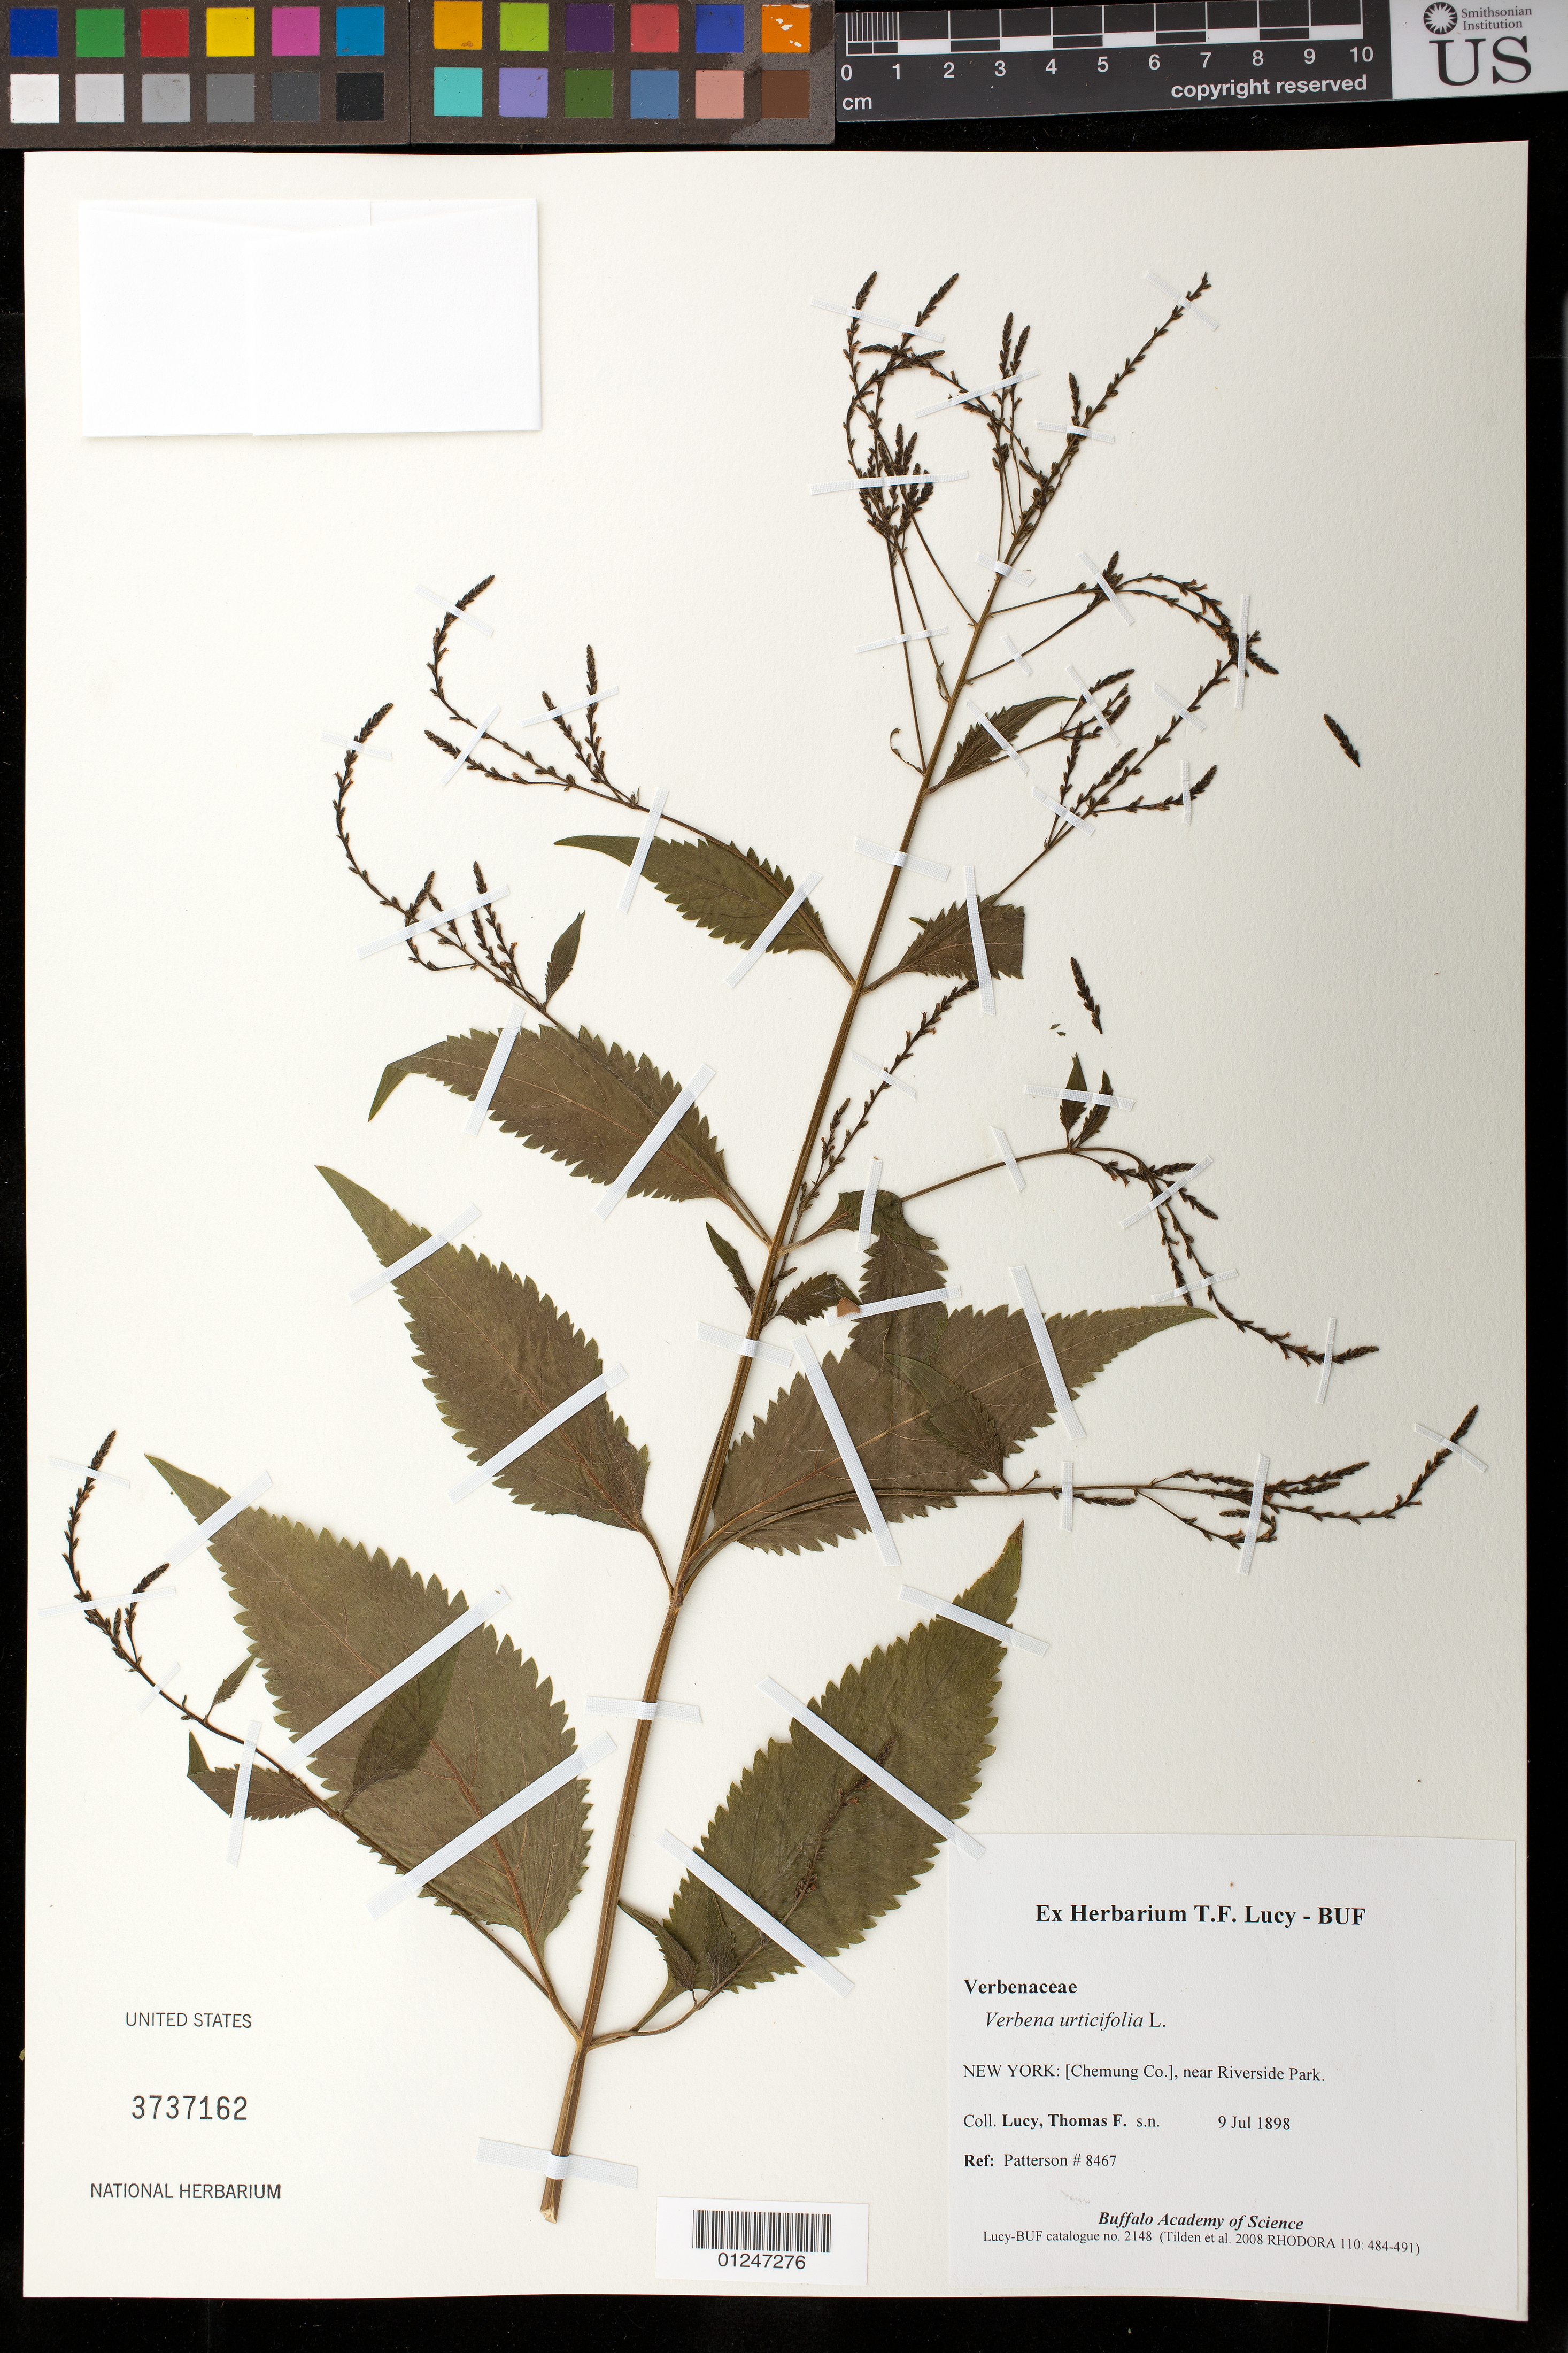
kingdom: Plantae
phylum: Tracheophyta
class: Magnoliopsida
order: Lamiales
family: Verbenaceae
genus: Verbena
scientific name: Verbena urticifolia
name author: L.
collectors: T. Lucy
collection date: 1898-07-09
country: United States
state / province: New York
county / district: Chemung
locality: near Riverside Park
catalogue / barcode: US 3737162